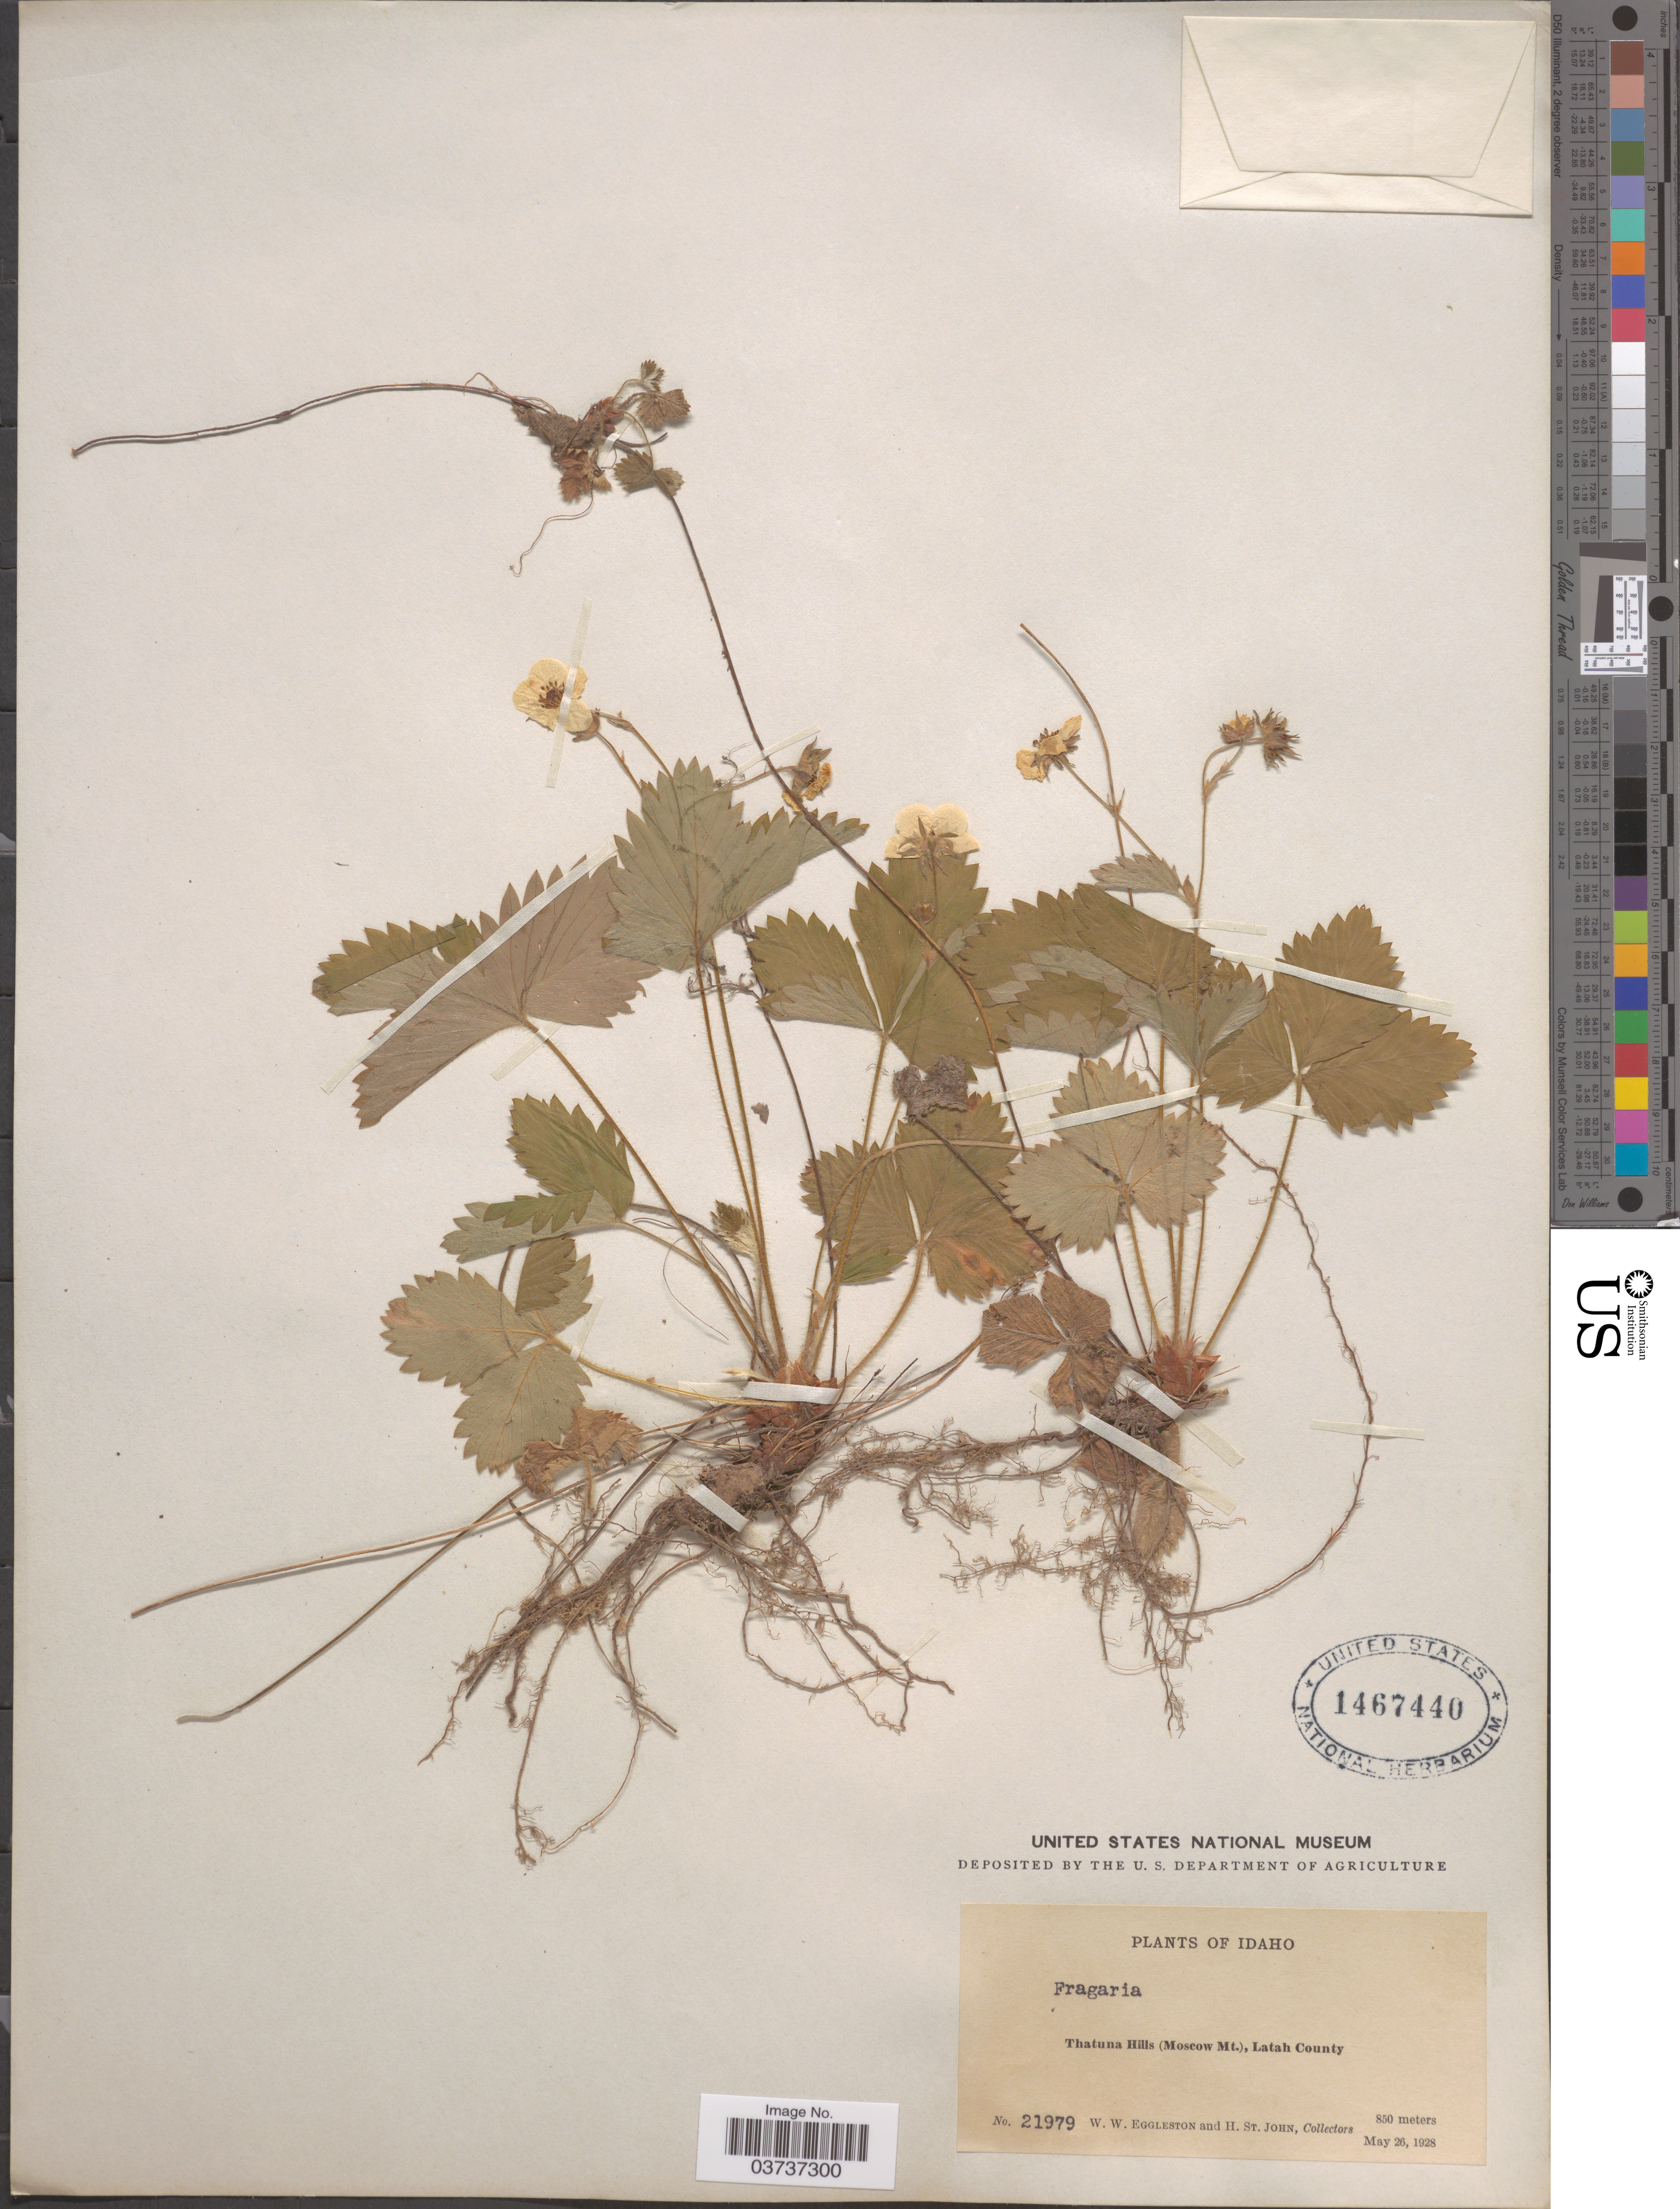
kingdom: Plantae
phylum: Tracheophyta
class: Magnoliopsida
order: Rosales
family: Rosaceae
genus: Fragaria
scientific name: Fragaria vesca subsp. bracteata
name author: L.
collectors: W. W. Eggleston & H. St. John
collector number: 21979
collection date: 1928-05-26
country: United States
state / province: Idaho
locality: Thatuna Hills (Moscow Mt.), Latah County.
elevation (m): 850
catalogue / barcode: US 1467440